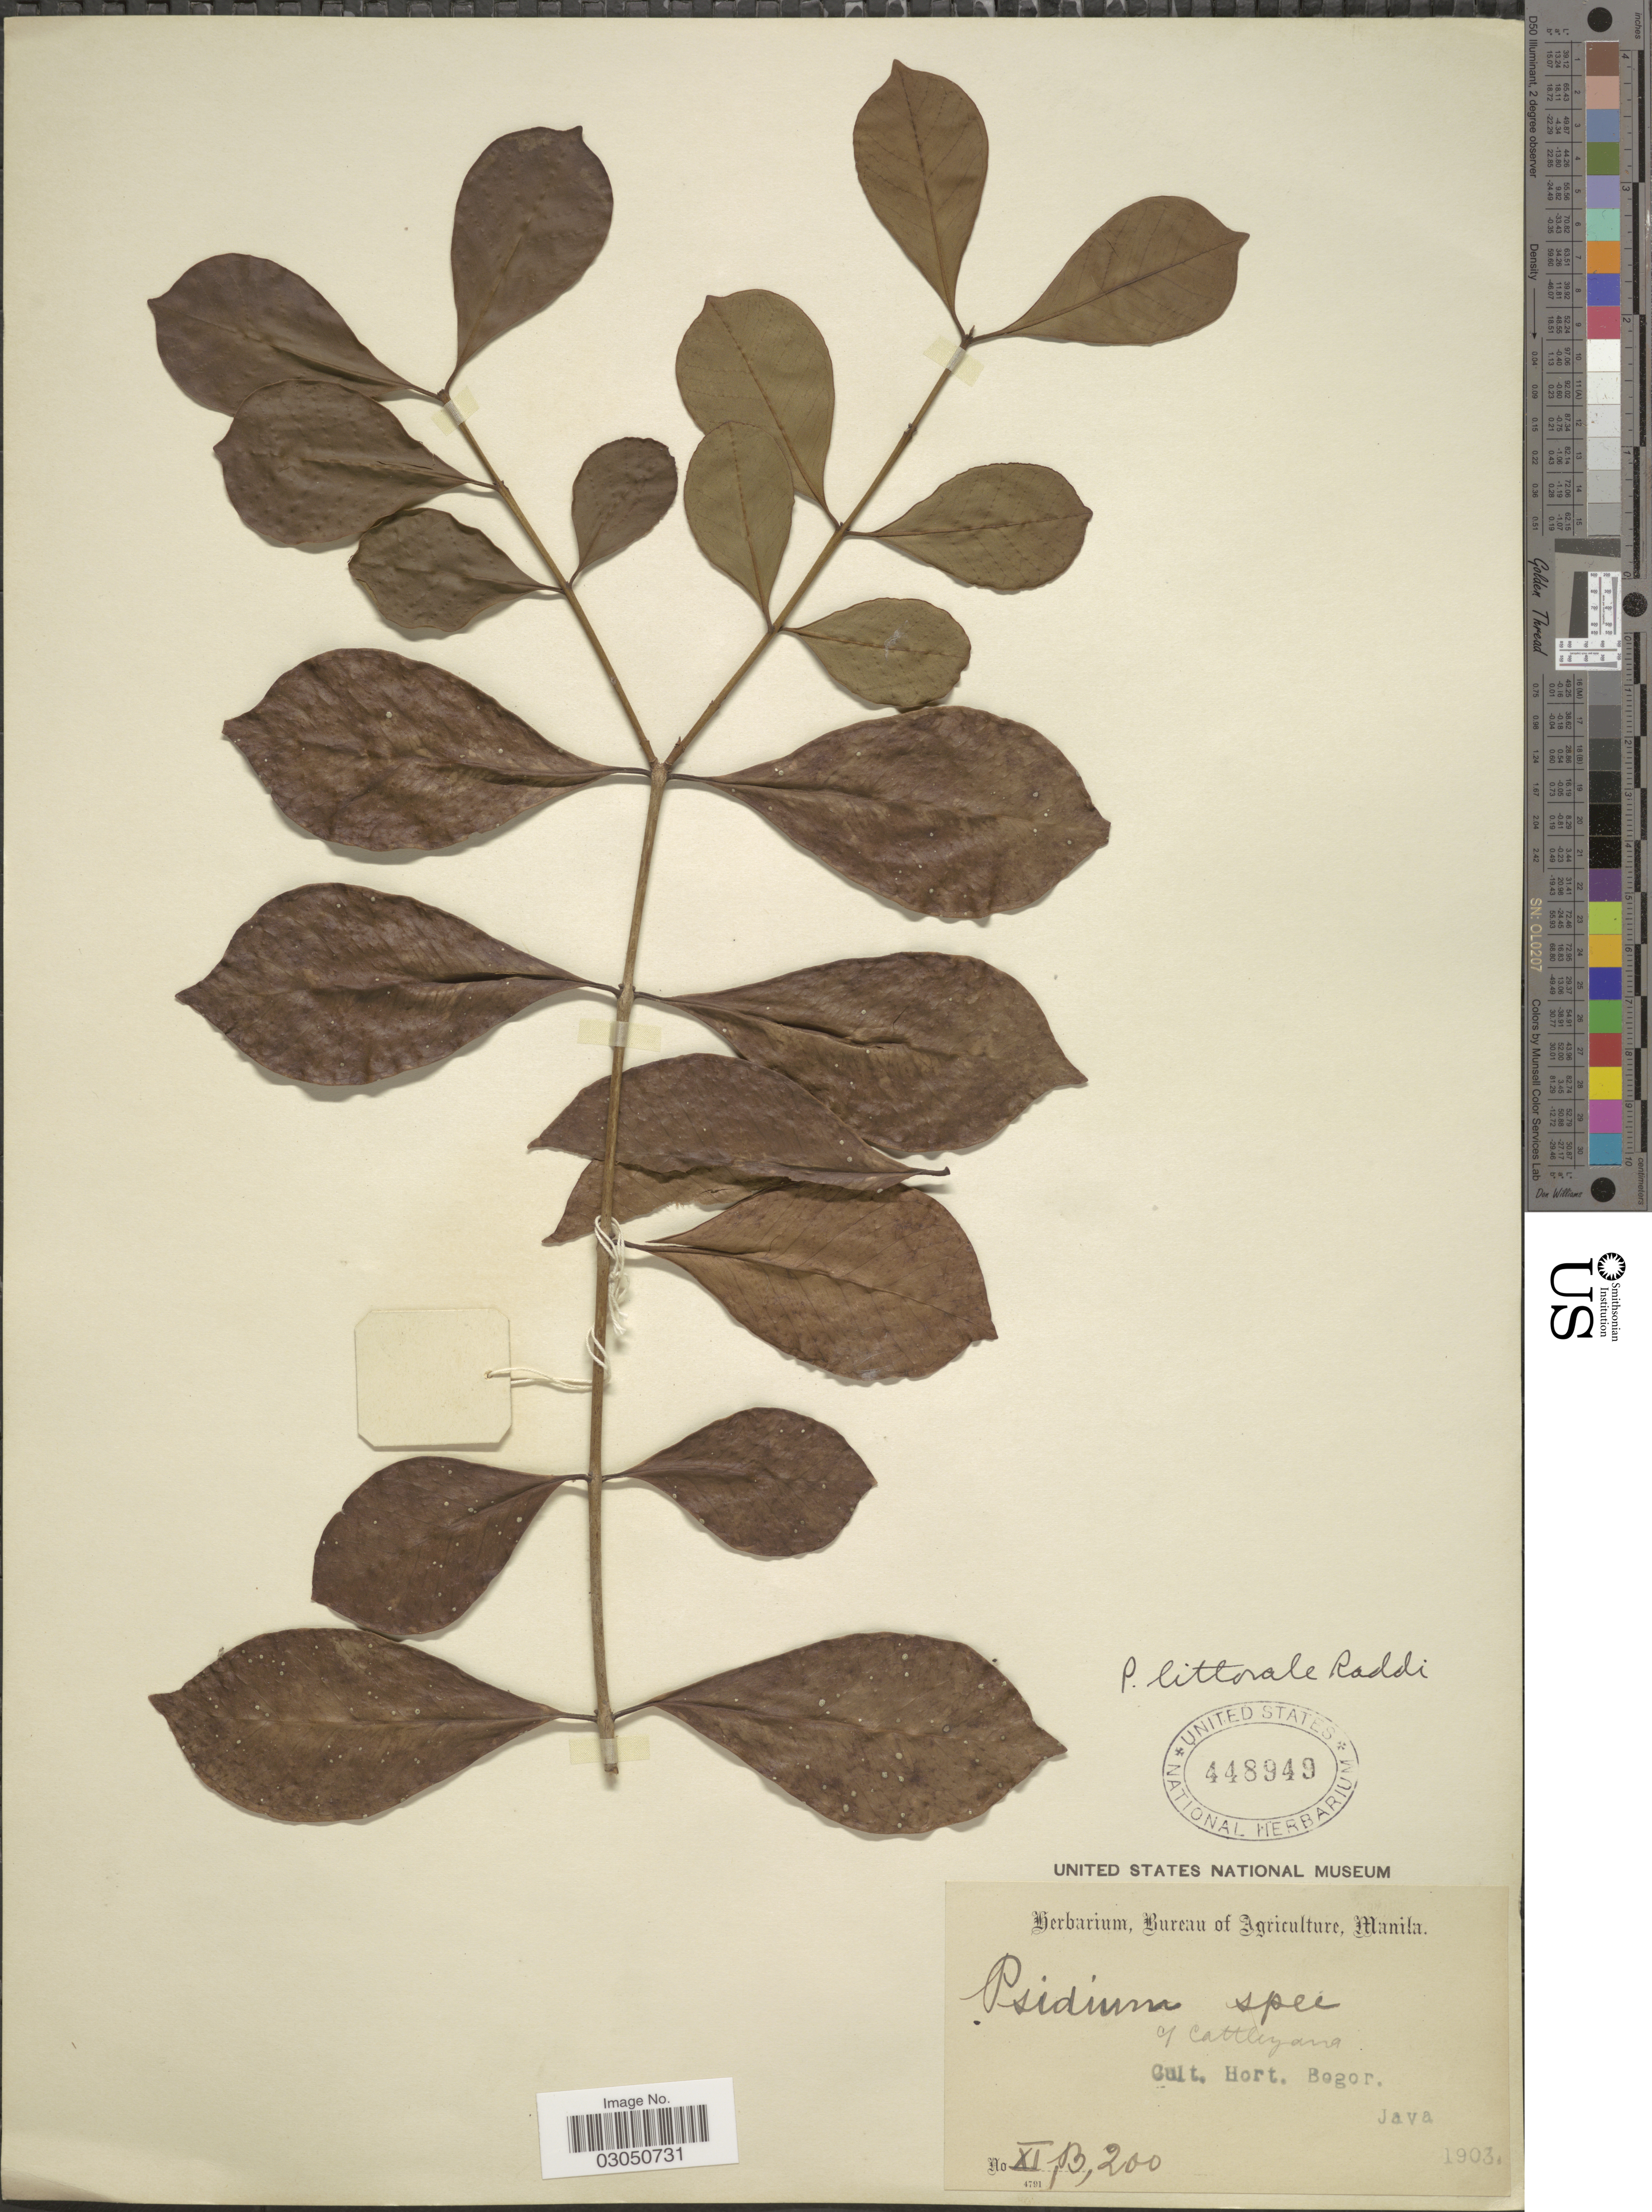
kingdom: Plantae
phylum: Tracheophyta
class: Magnoliopsida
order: Myrtales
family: Myrtaceae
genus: Psidium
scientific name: Psidium cattleyanum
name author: Sabine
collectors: Ex herb. Bureau of Agriculture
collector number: XI, B, 200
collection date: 1903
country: Indonesia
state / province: Java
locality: Cult. Hort. Bogor.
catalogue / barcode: US 448949